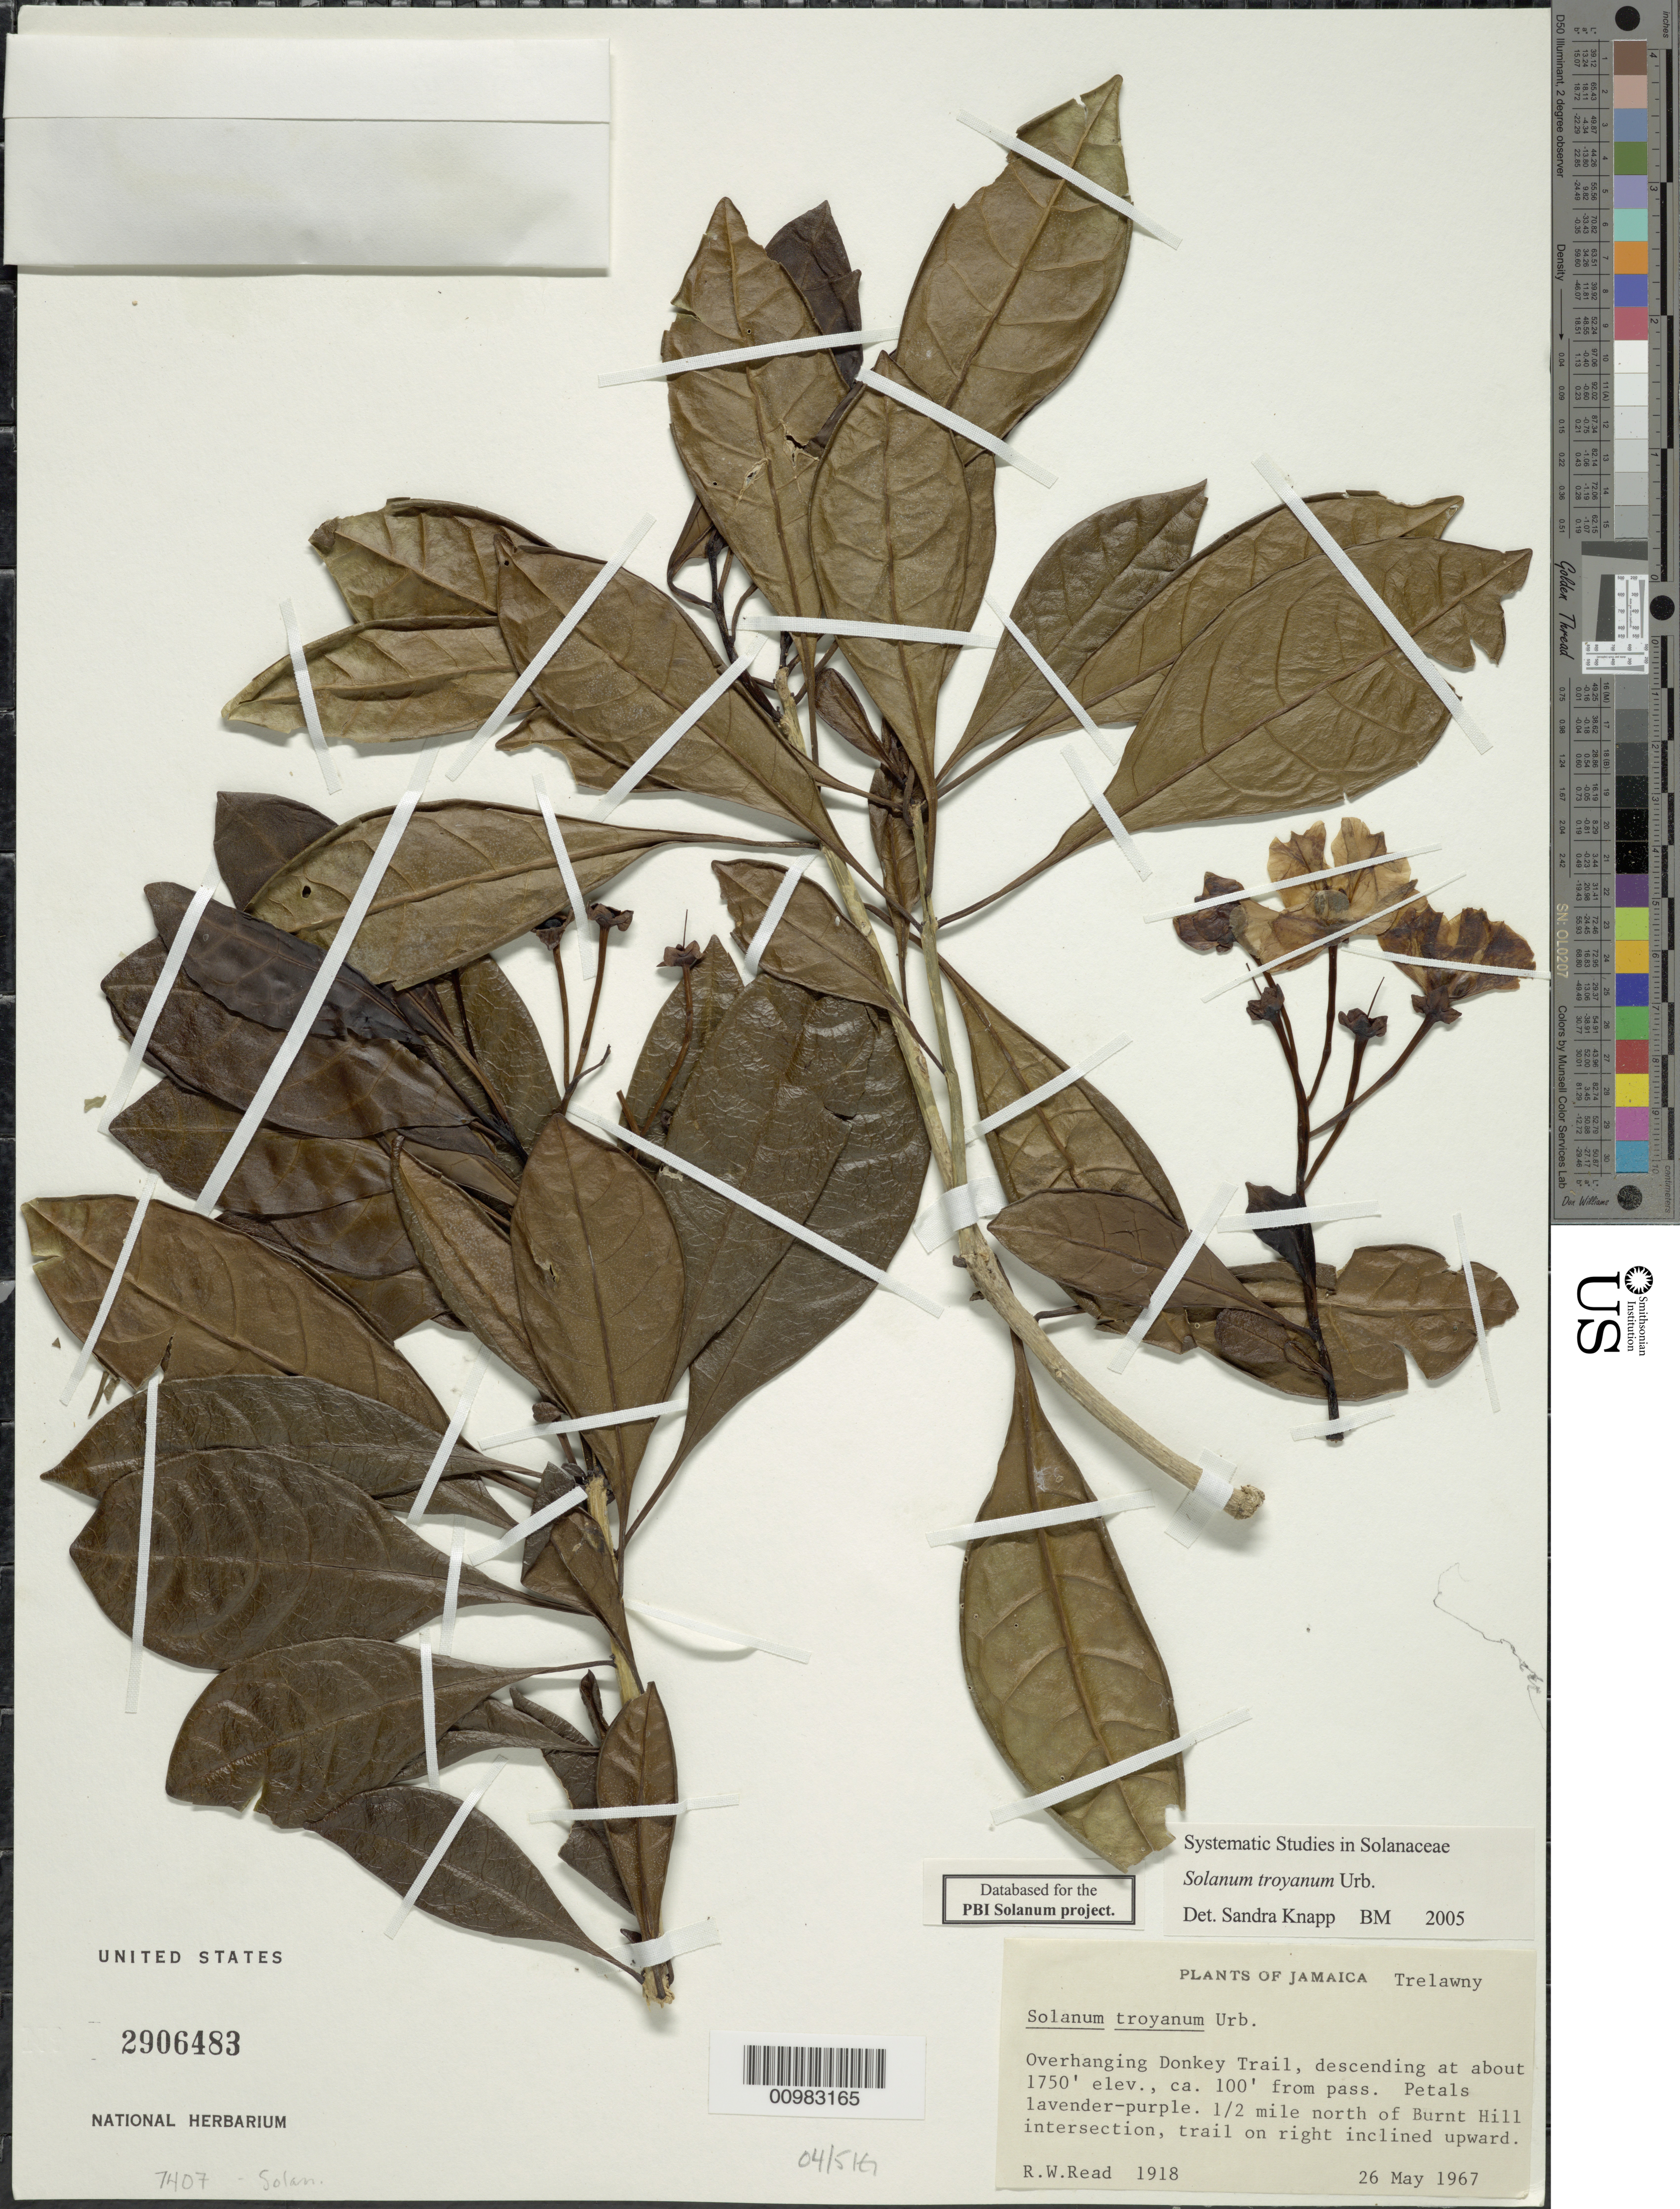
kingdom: Plantae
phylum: Tracheophyta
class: Magnoliopsida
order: Solanales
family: Solanaceae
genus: Solanum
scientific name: Solanum troyanum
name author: Urb.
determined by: Knapp, S. D.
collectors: R. W. Read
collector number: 1918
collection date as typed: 26 May 1967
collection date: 1967-05-26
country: Jamaica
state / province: Trelawny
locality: overhanging Donkey Trail, descending ca. 100 ft. from pass, 1/2 mile N of Burnt Hill intersection, trail on right inclined upward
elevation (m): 533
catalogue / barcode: US 2906483